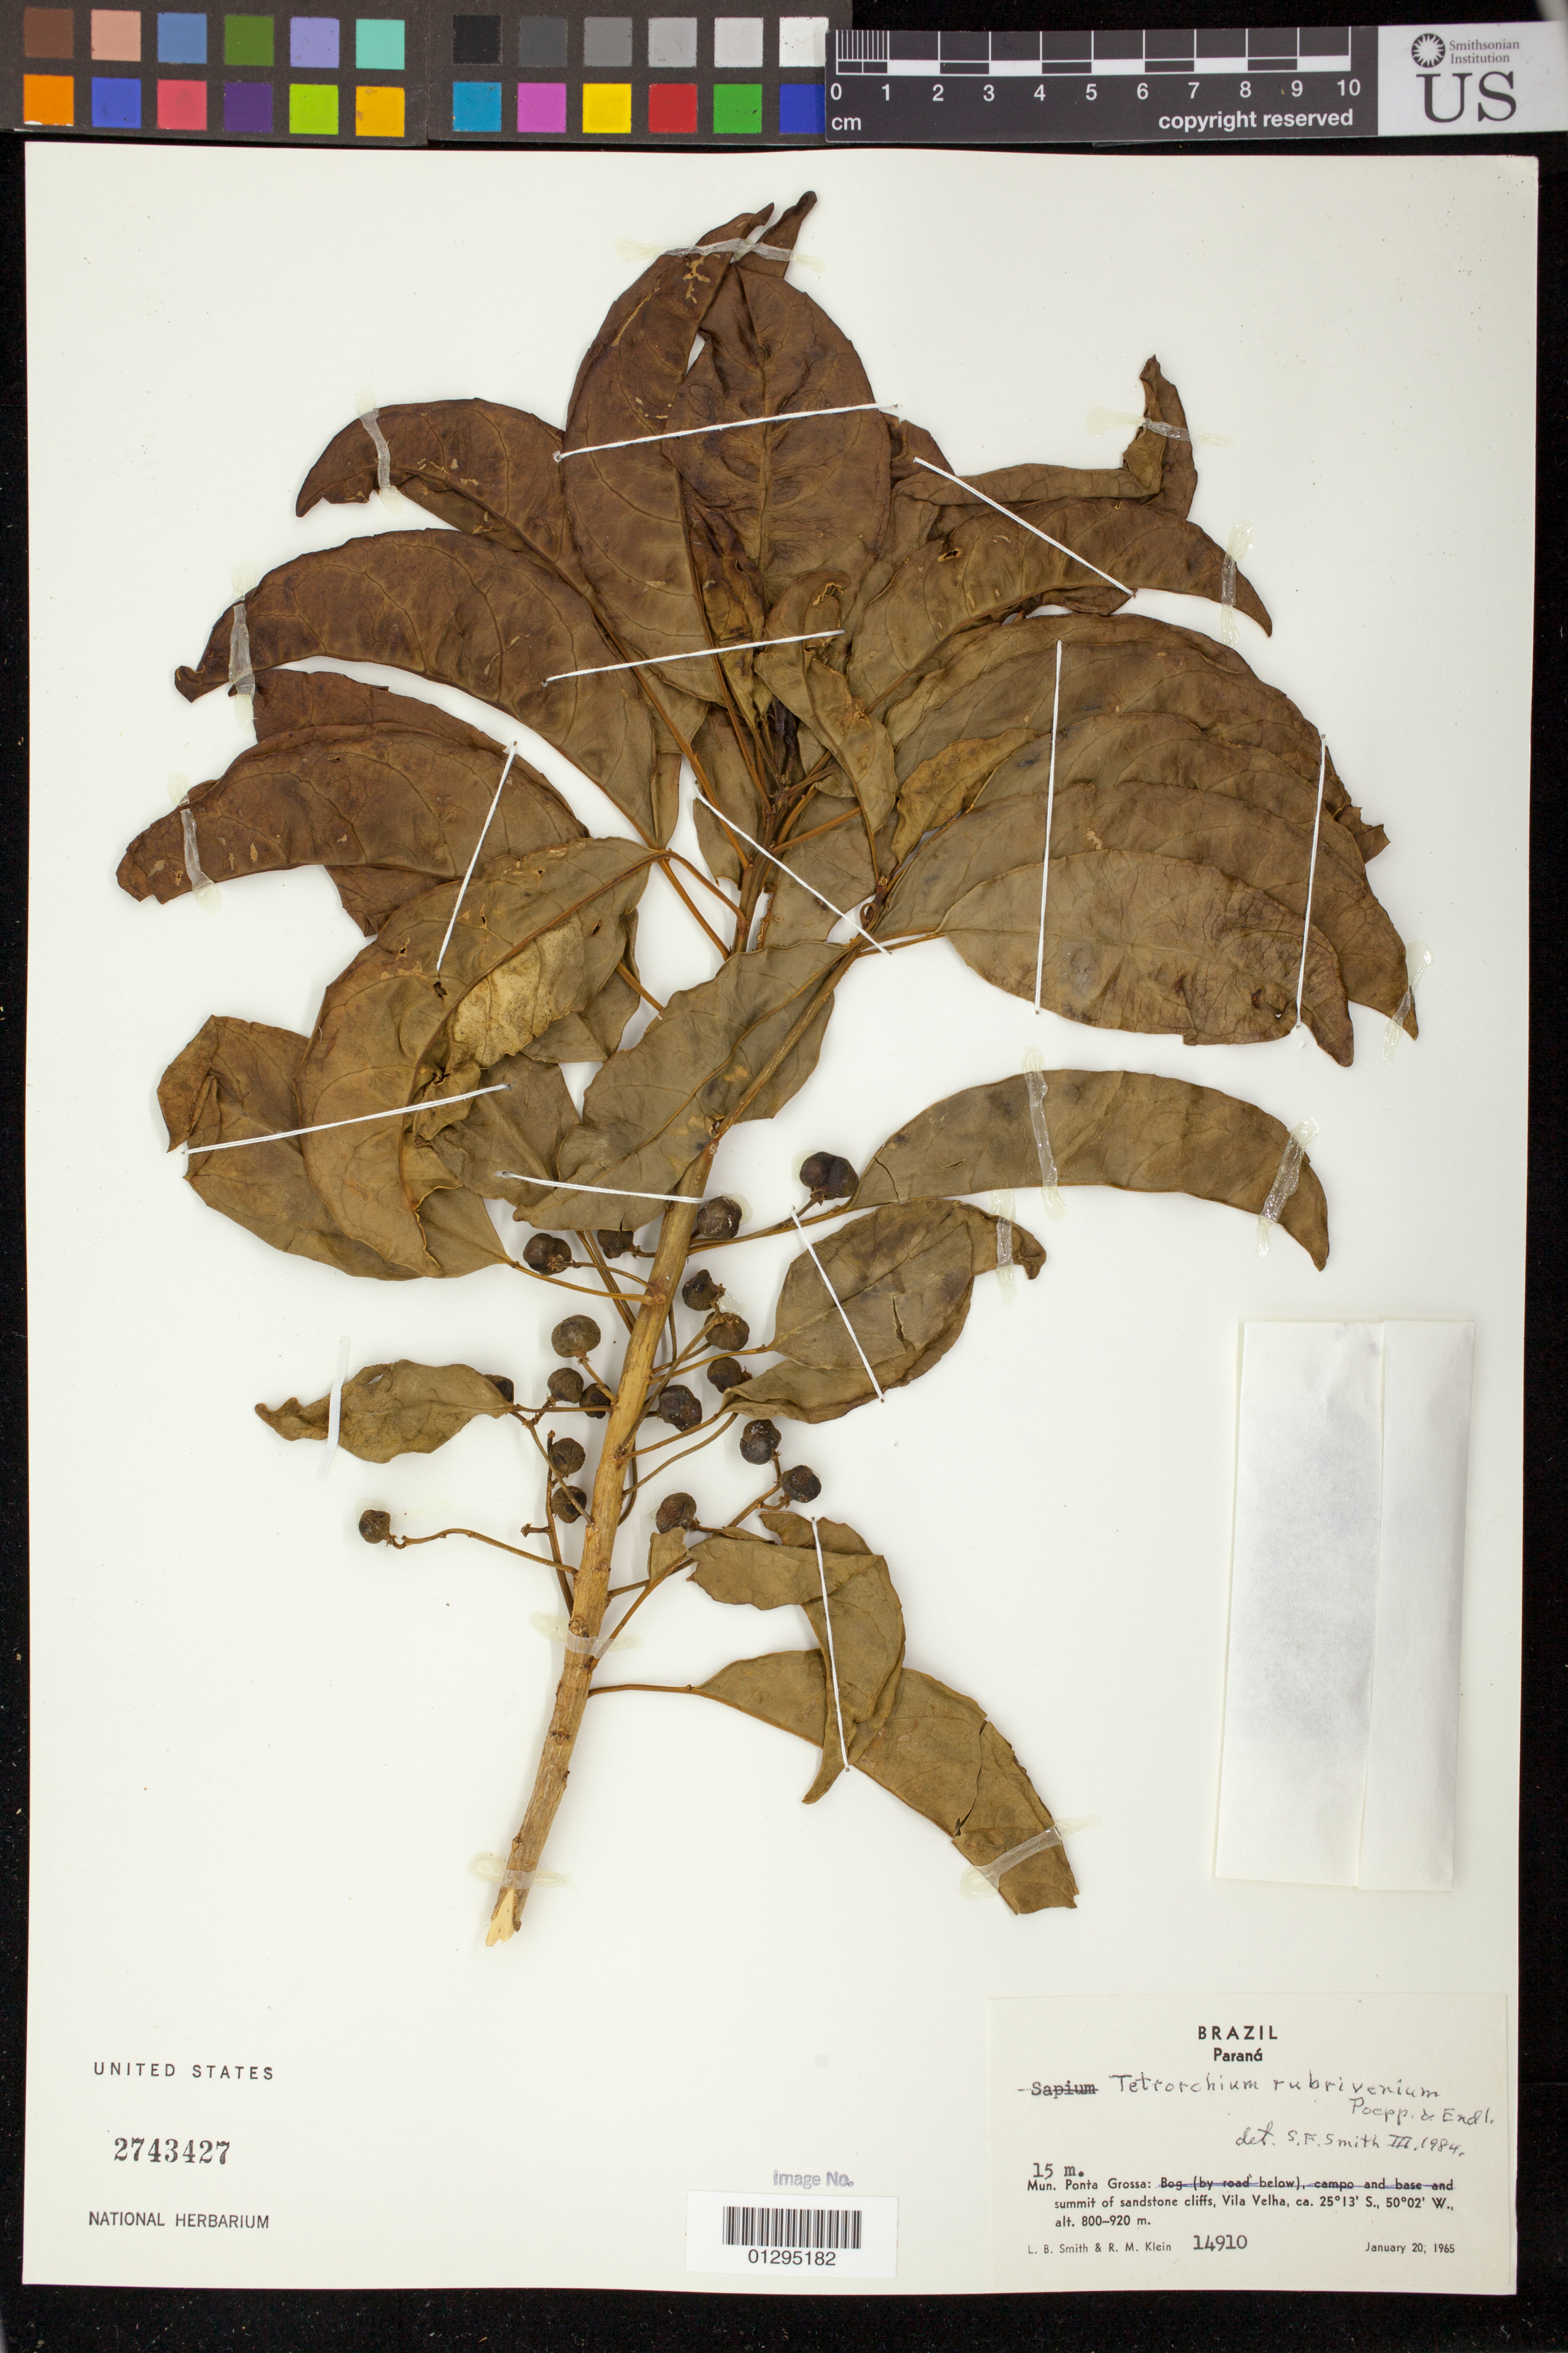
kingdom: Plantae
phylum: Tracheophyta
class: Magnoliopsida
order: Malpighiales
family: Euphorbiaceae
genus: Tetrorchidium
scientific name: Tetrorchidium rubrivenium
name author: Poepp.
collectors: L. Smith & R. M. Klein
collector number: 14910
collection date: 1965-01-20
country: Brazil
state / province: Paraná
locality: Municipality Ponta Grossa: summit of sandstone cliffs, Vila Velha.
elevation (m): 800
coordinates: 25°13'S, 50°02'W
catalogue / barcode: US 2743427